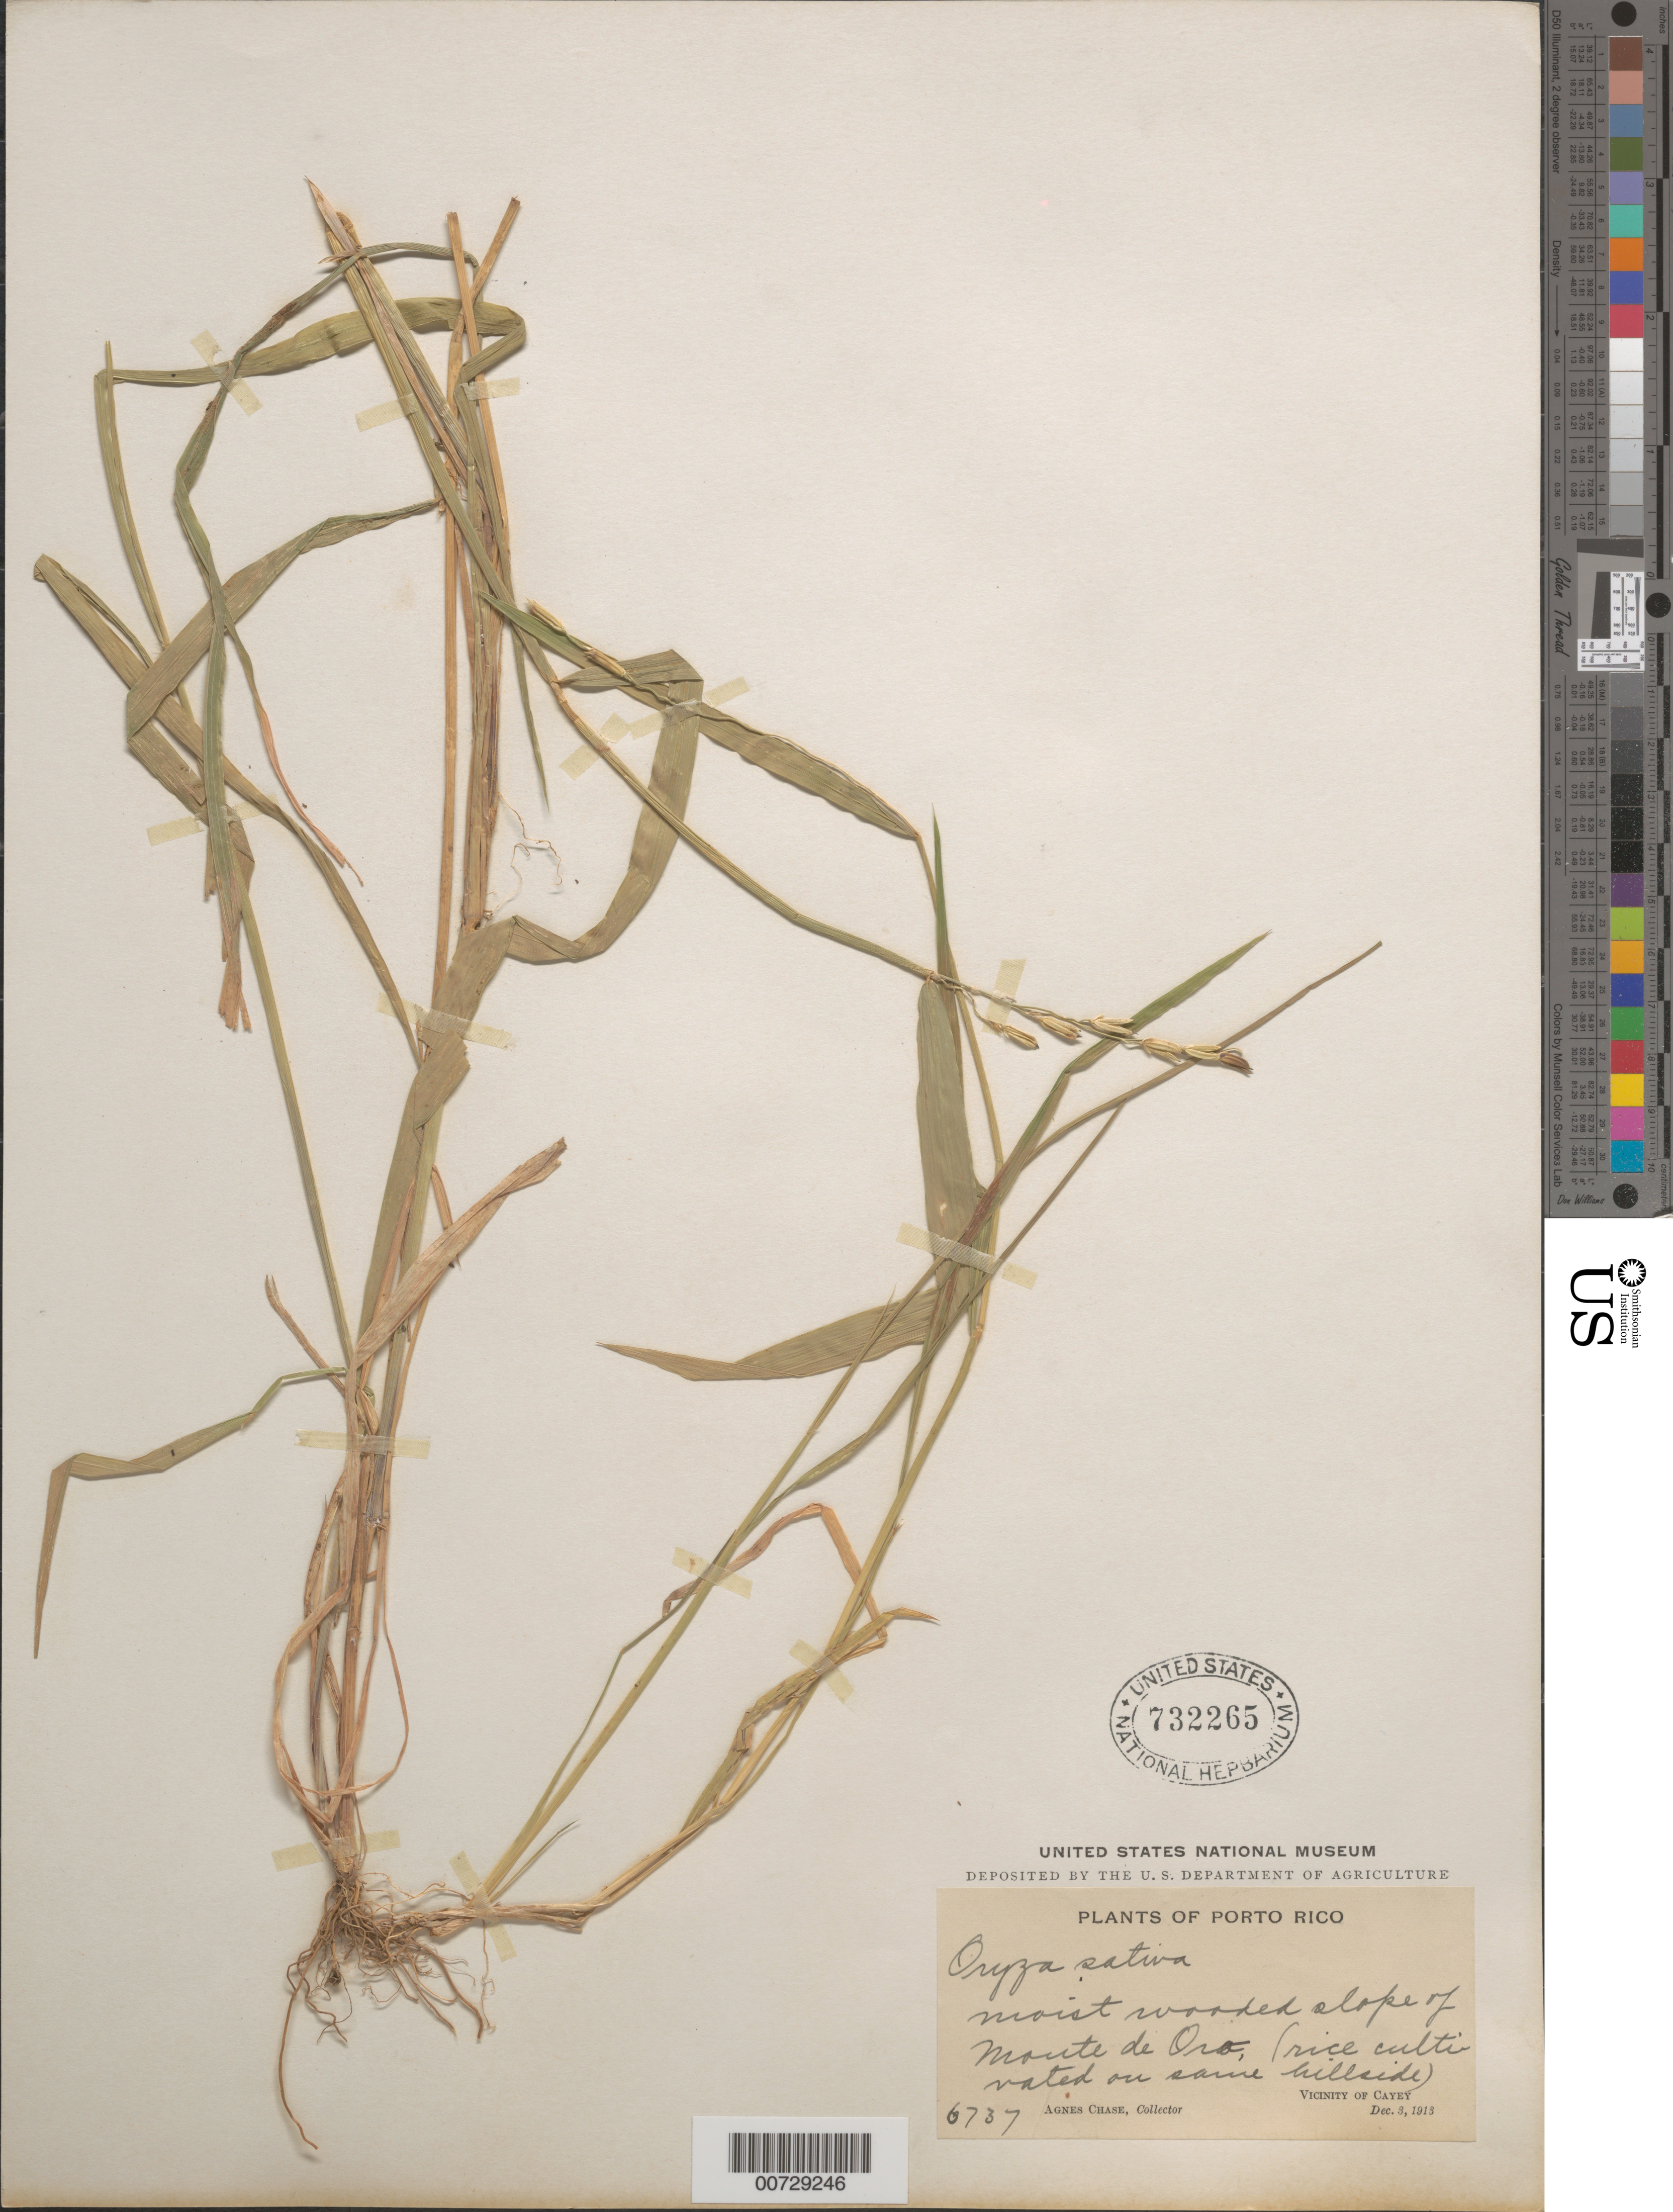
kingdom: Plantae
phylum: Tracheophyta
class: Liliopsida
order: Poales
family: Poaceae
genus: Oryza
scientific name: Oryza sativa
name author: L.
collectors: A. Chase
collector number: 6737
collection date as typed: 03 Dec 1913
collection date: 1913-12-03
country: Puerto Rico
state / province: Cayey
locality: Monte de Oro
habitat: Moist wooded slope (rice cultivated on same hillside)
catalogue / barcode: US 732265